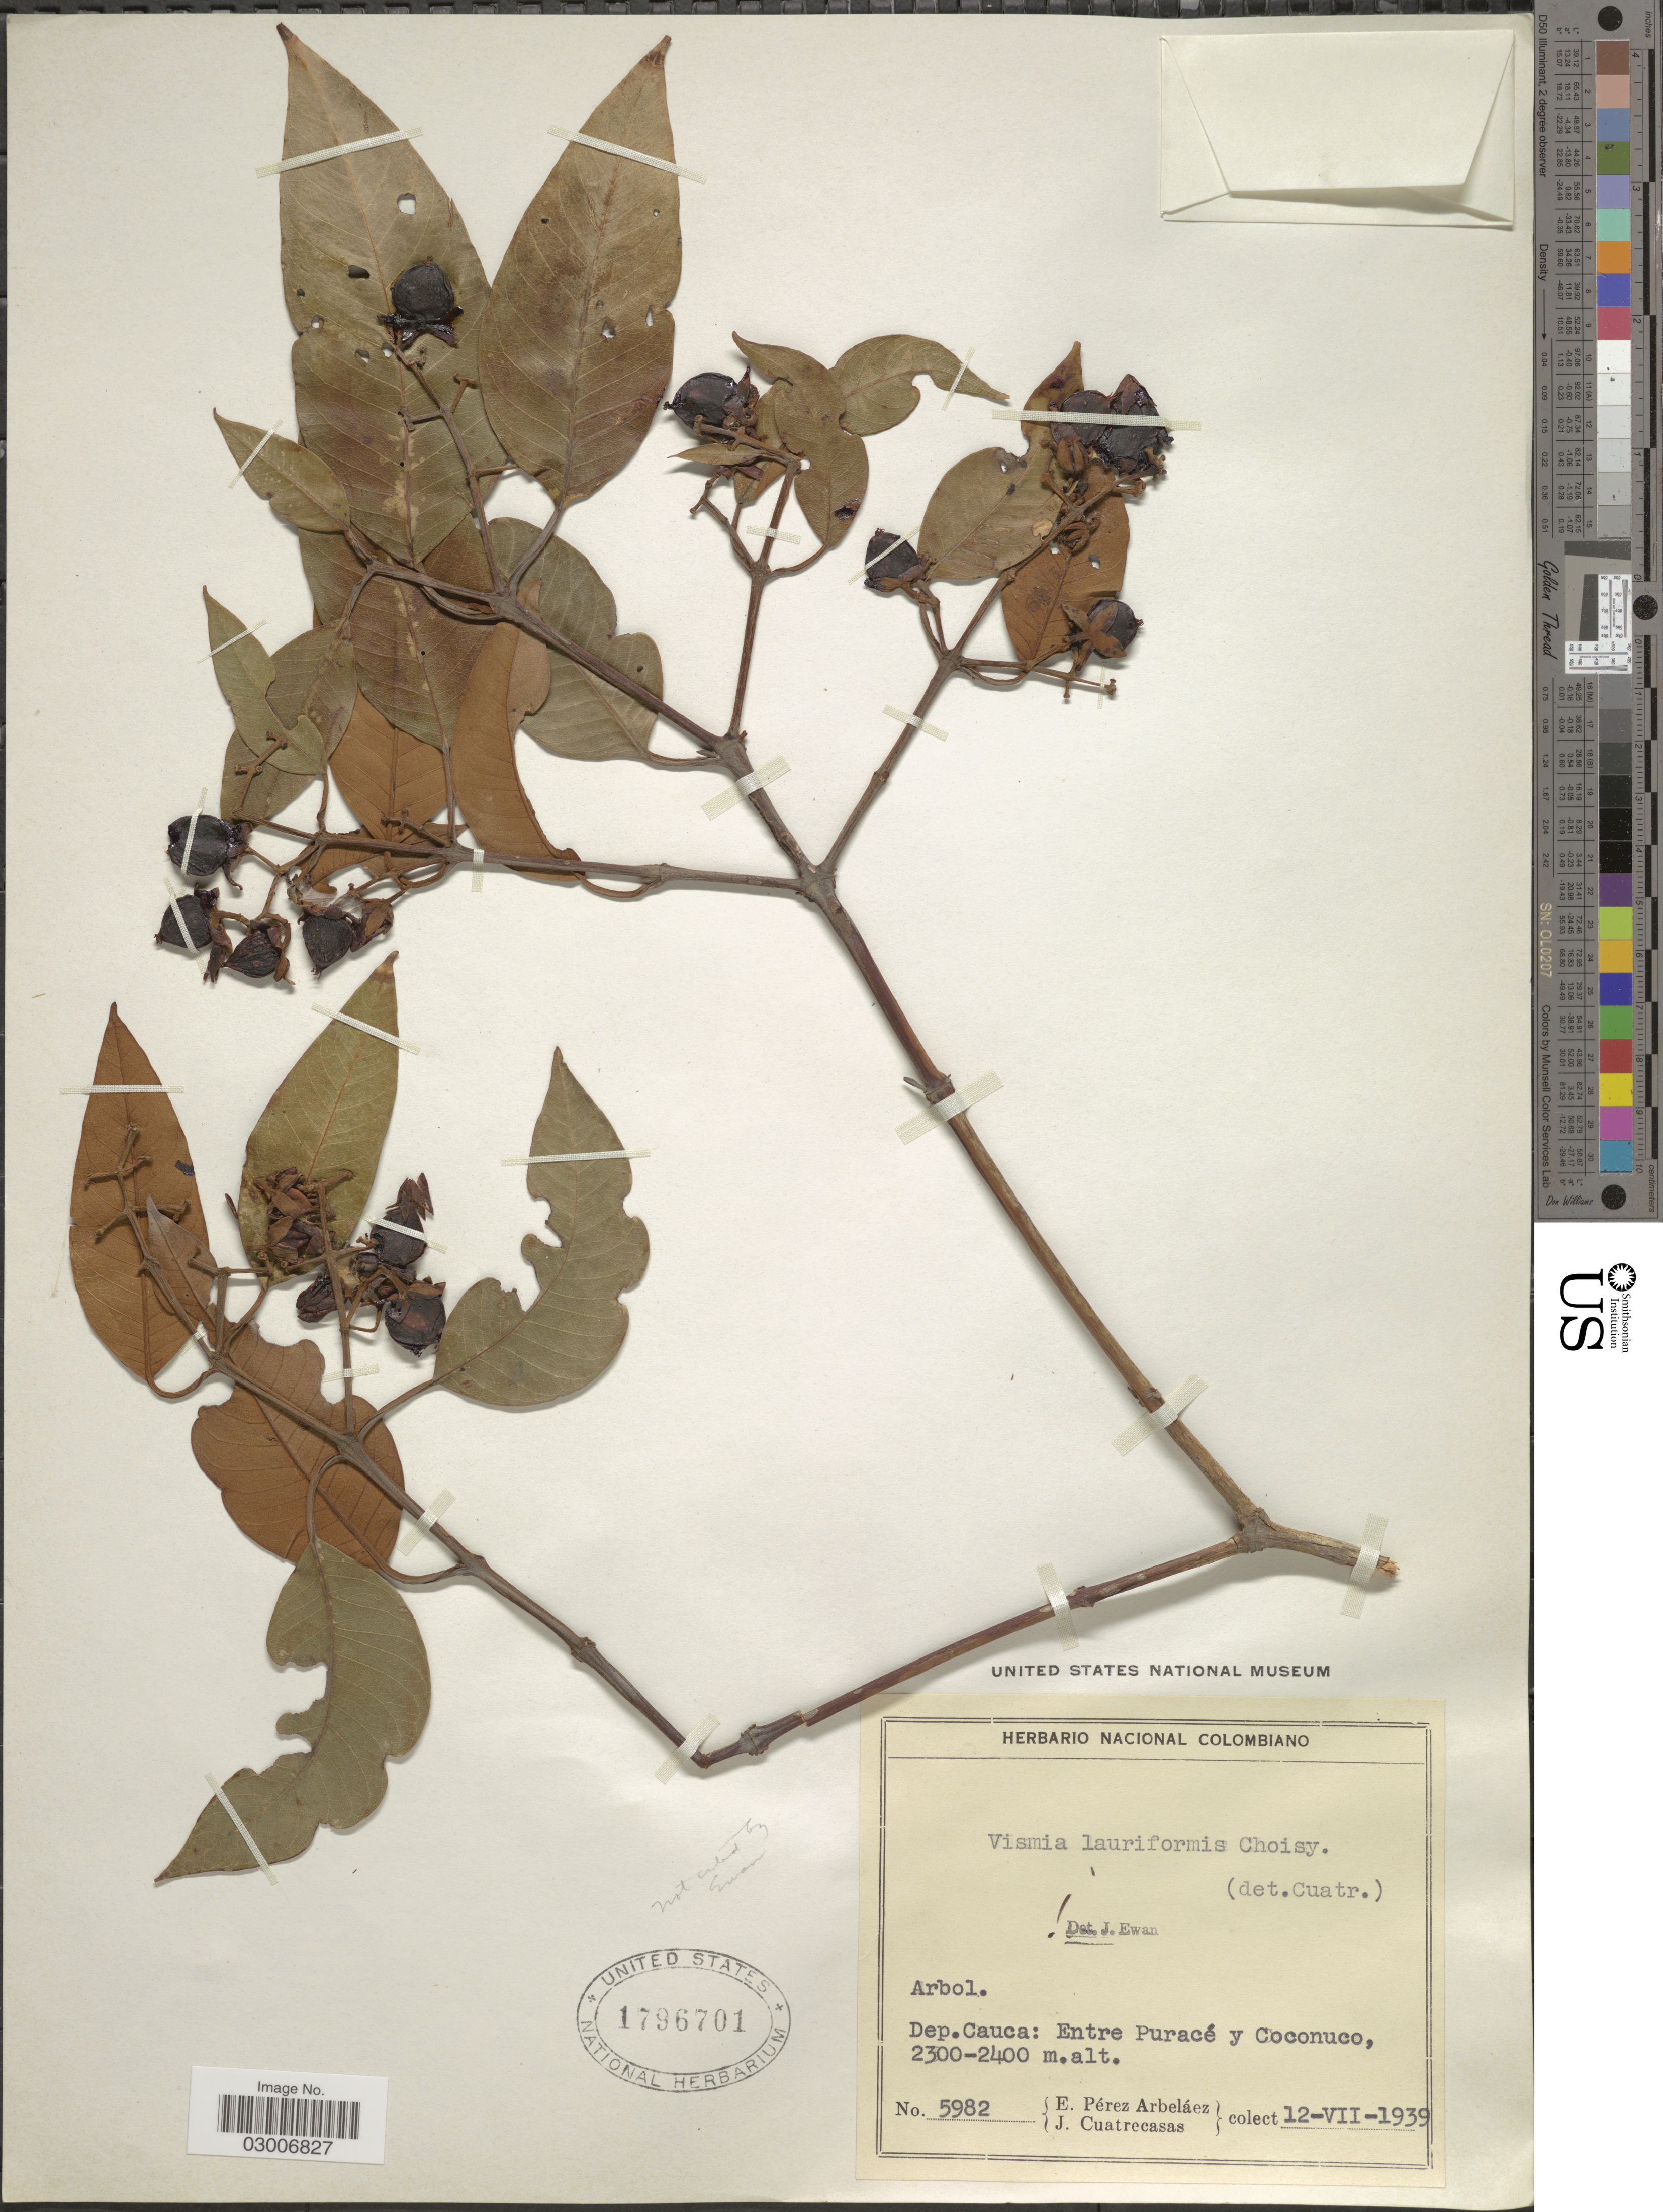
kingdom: Plantae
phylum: Tracheophyta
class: Magnoliopsida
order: Malpighiales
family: Hypericaceae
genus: Vismia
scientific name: Vismia lauriformis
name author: (Lam.) Choisy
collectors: E. Pérez Arbeláez & J. Cuatrecasas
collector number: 5982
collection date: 1939-07-12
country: Colombia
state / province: Cauca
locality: Dep. Cauca: Entre Puracé y Coconuco.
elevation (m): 2300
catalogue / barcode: US 1796701